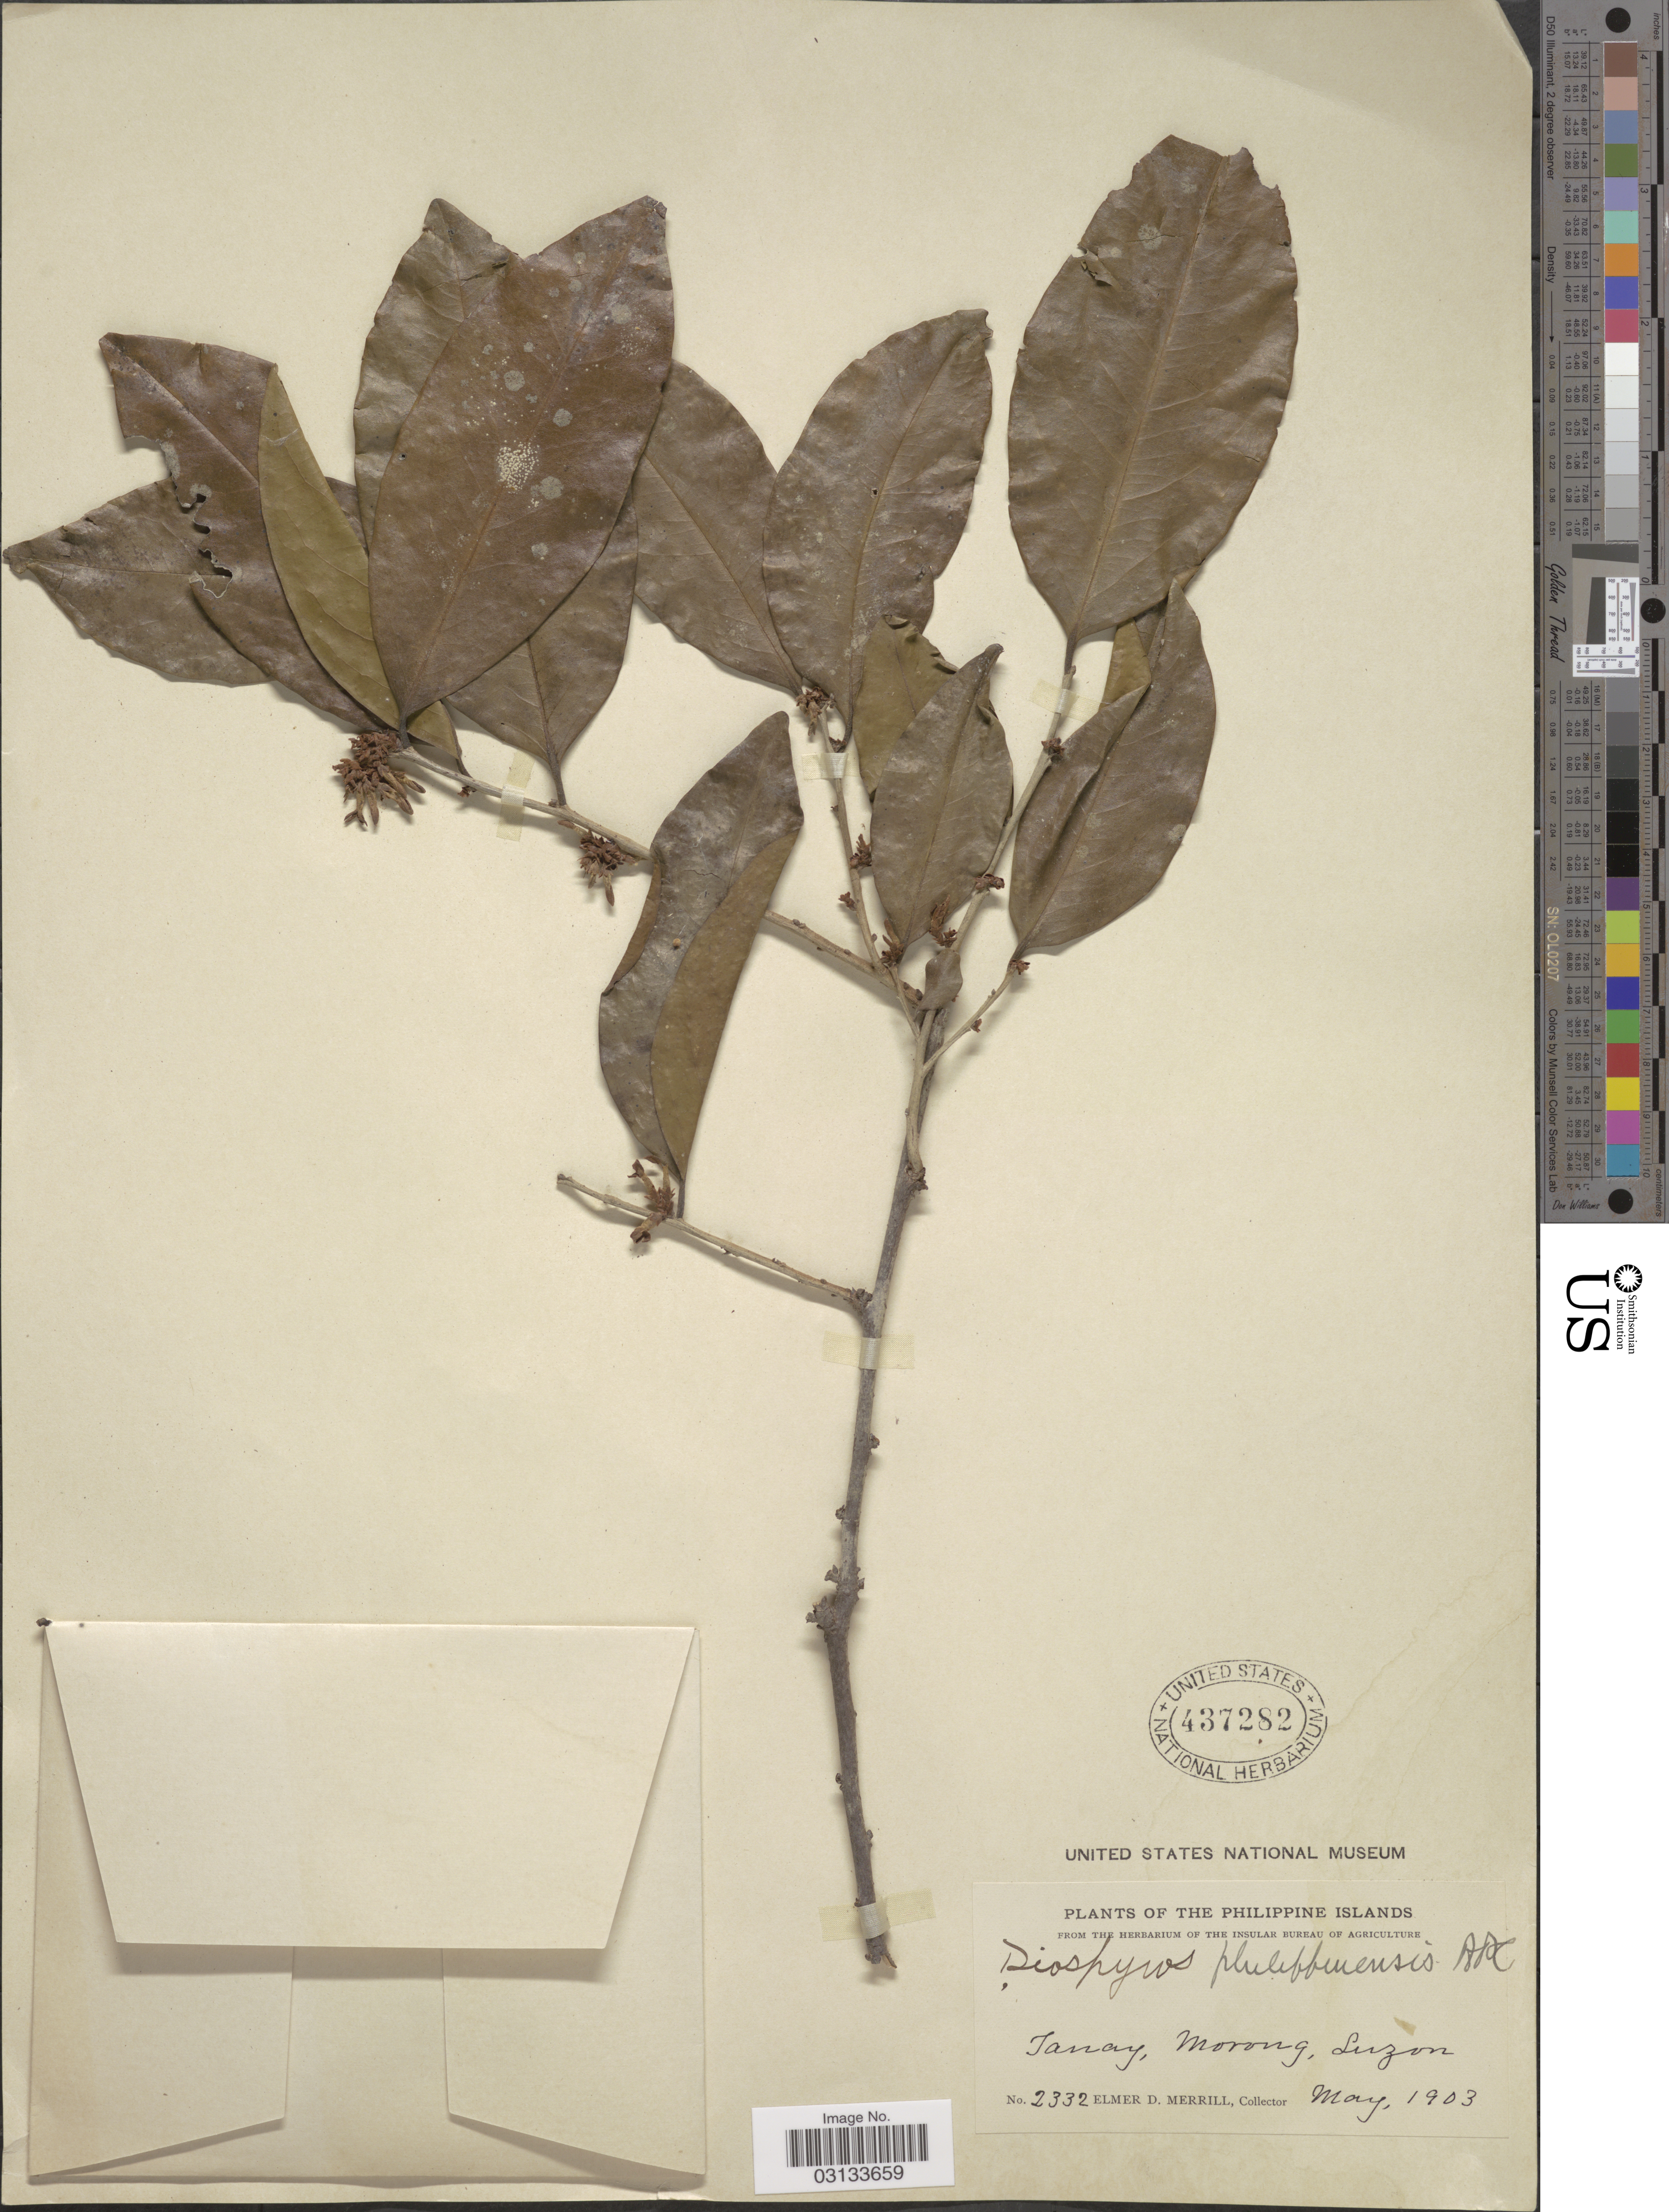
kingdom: Plantae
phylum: Tracheophyta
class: Magnoliopsida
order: Ericales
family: Ebenaceae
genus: Diospyros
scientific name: Diospyros philippinensis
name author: A. DC.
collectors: E. D. Merrill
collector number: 2332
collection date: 1903-05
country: Philippines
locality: Philippine Islands. Tanay, Morong, Luzon.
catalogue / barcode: US 437282